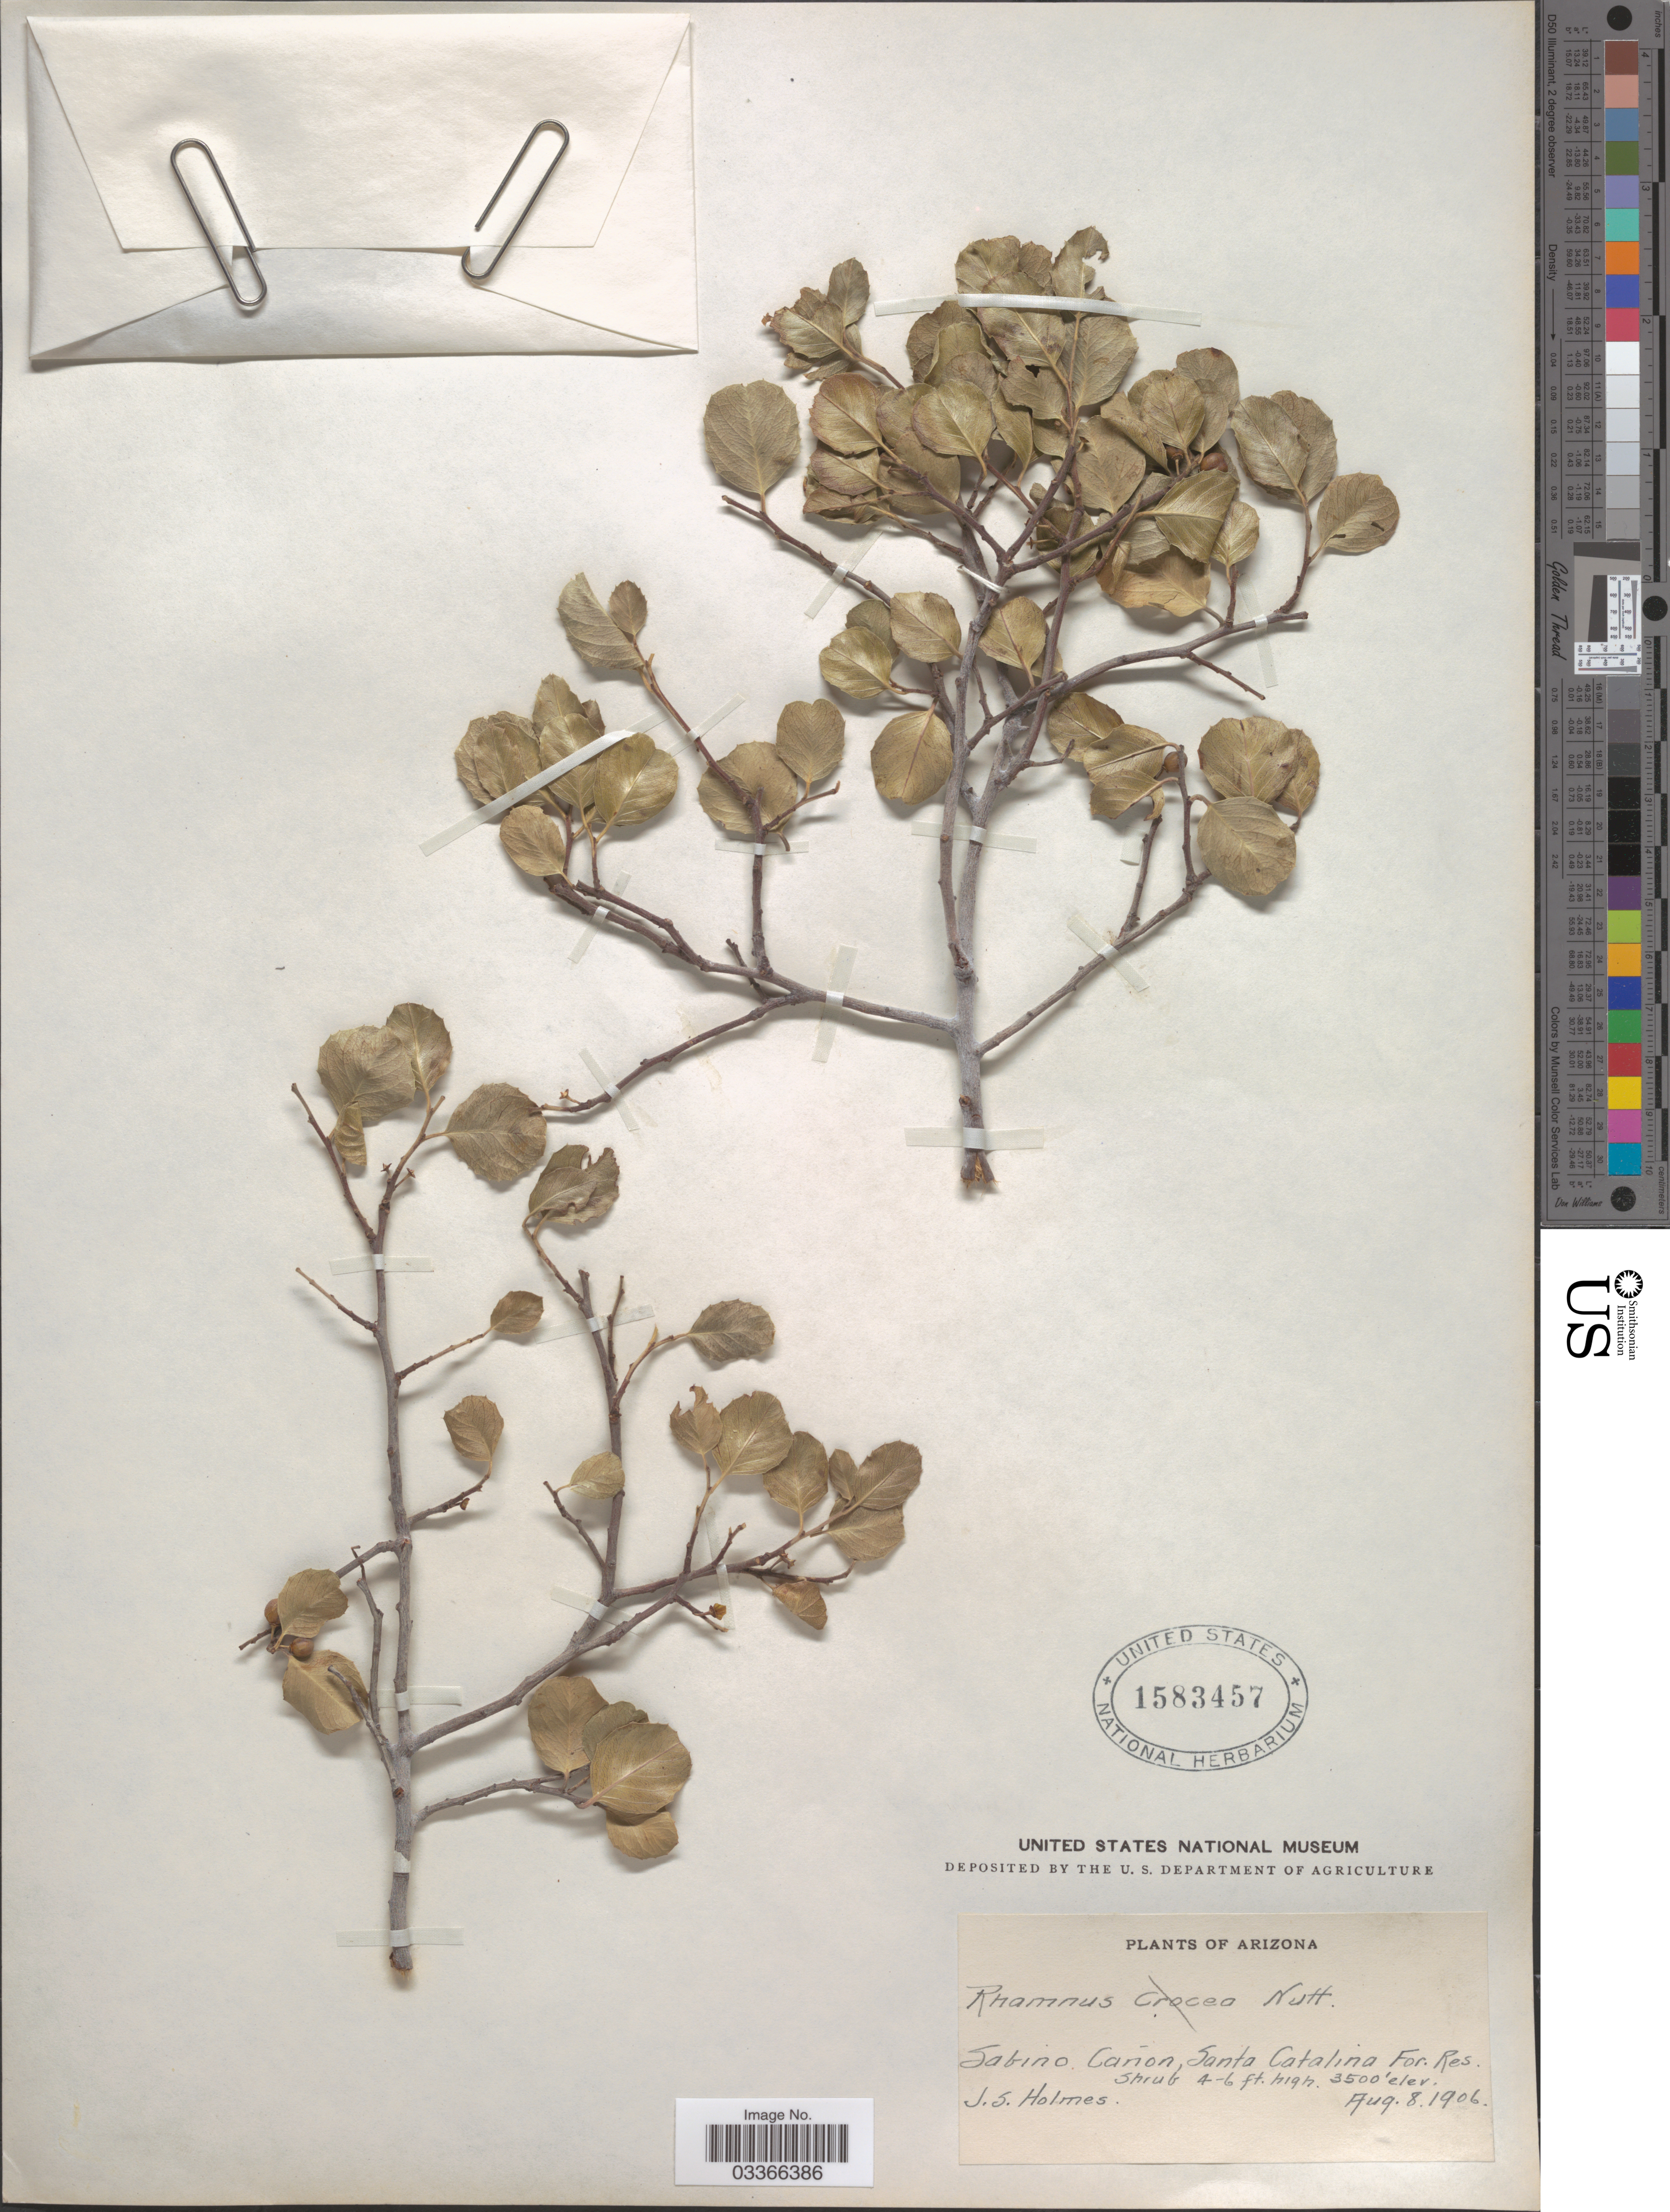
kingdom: Plantae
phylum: Tracheophyta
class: Magnoliopsida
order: Rosales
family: Rhamnaceae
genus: Rhamnus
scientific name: Rhamnus crocea var. ilicifolia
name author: (Kellogg) Greene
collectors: J. Holmes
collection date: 1906-08-08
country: United States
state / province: Arizona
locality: Sabino Cañon, Santa Catalina For. Res.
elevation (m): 1067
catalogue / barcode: US 1583457